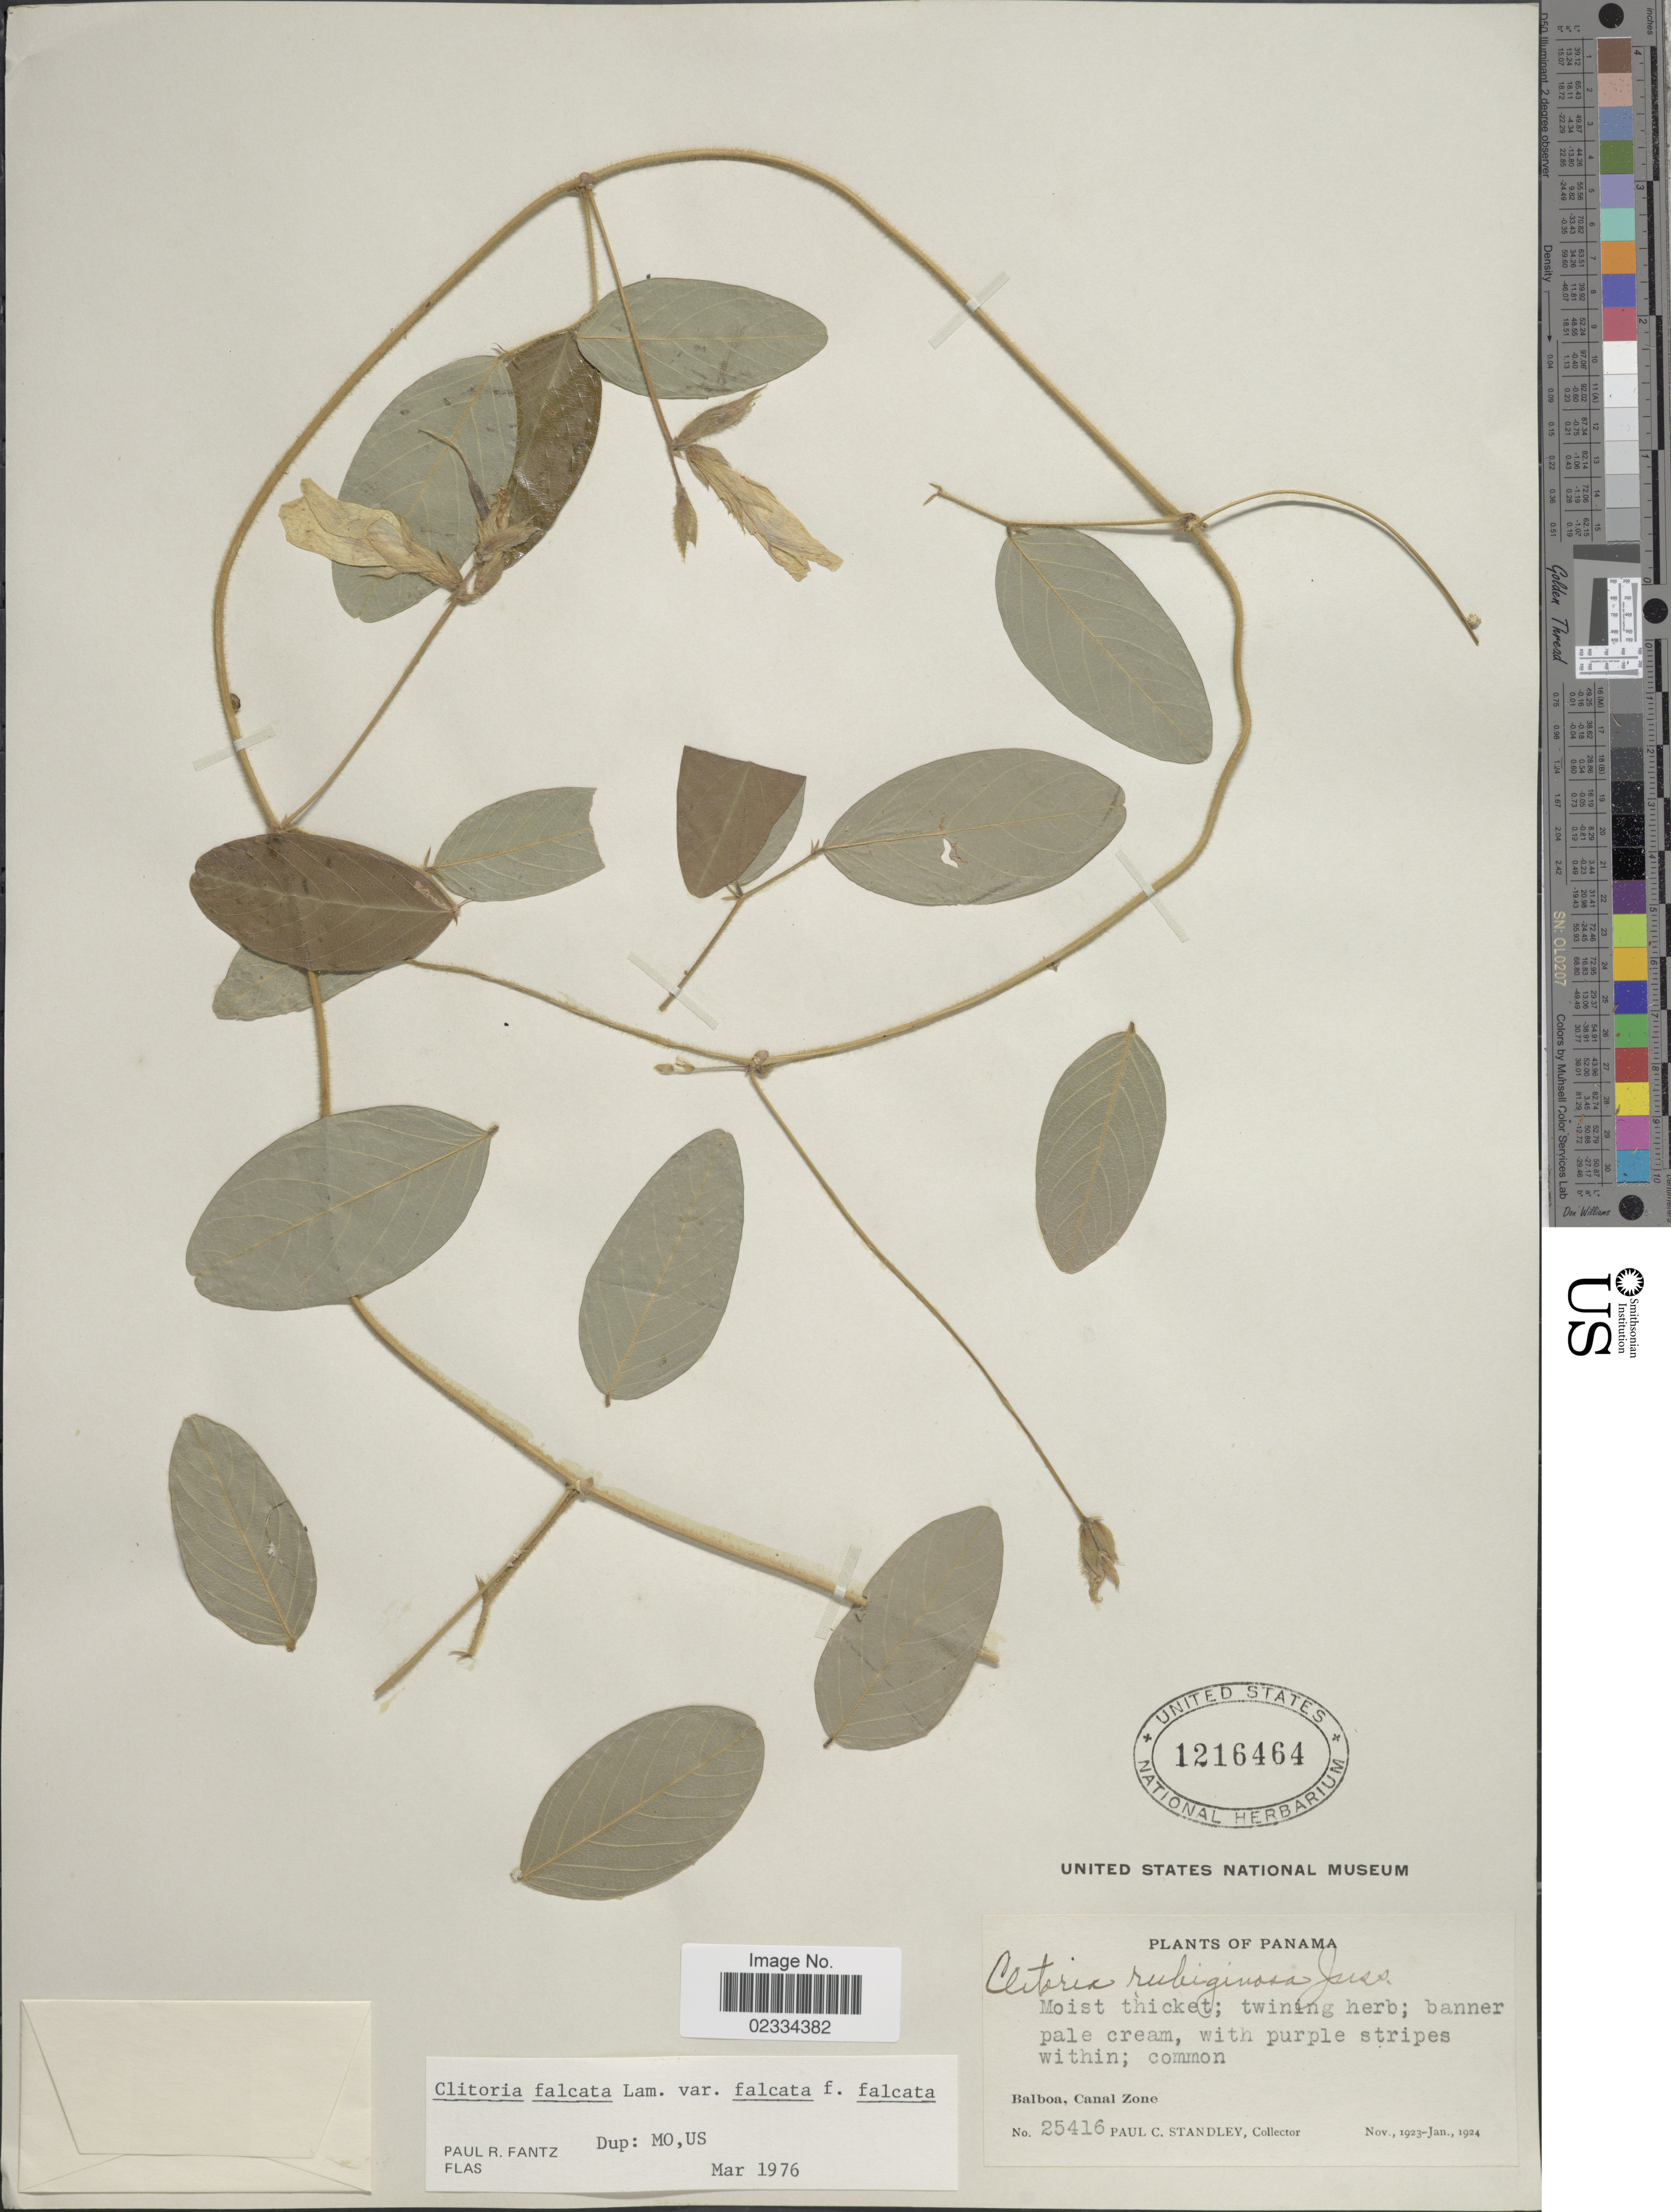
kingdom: Plantae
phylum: Tracheophyta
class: Magnoliopsida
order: Fabales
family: Fabaceae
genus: Clitoria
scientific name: Clitoria falcata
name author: Lam.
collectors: P. C. Standley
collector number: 25416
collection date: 1923-11/1924-01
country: Panama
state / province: Colón / Panamá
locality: Balboa, Canal Zone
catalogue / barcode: US 1216464